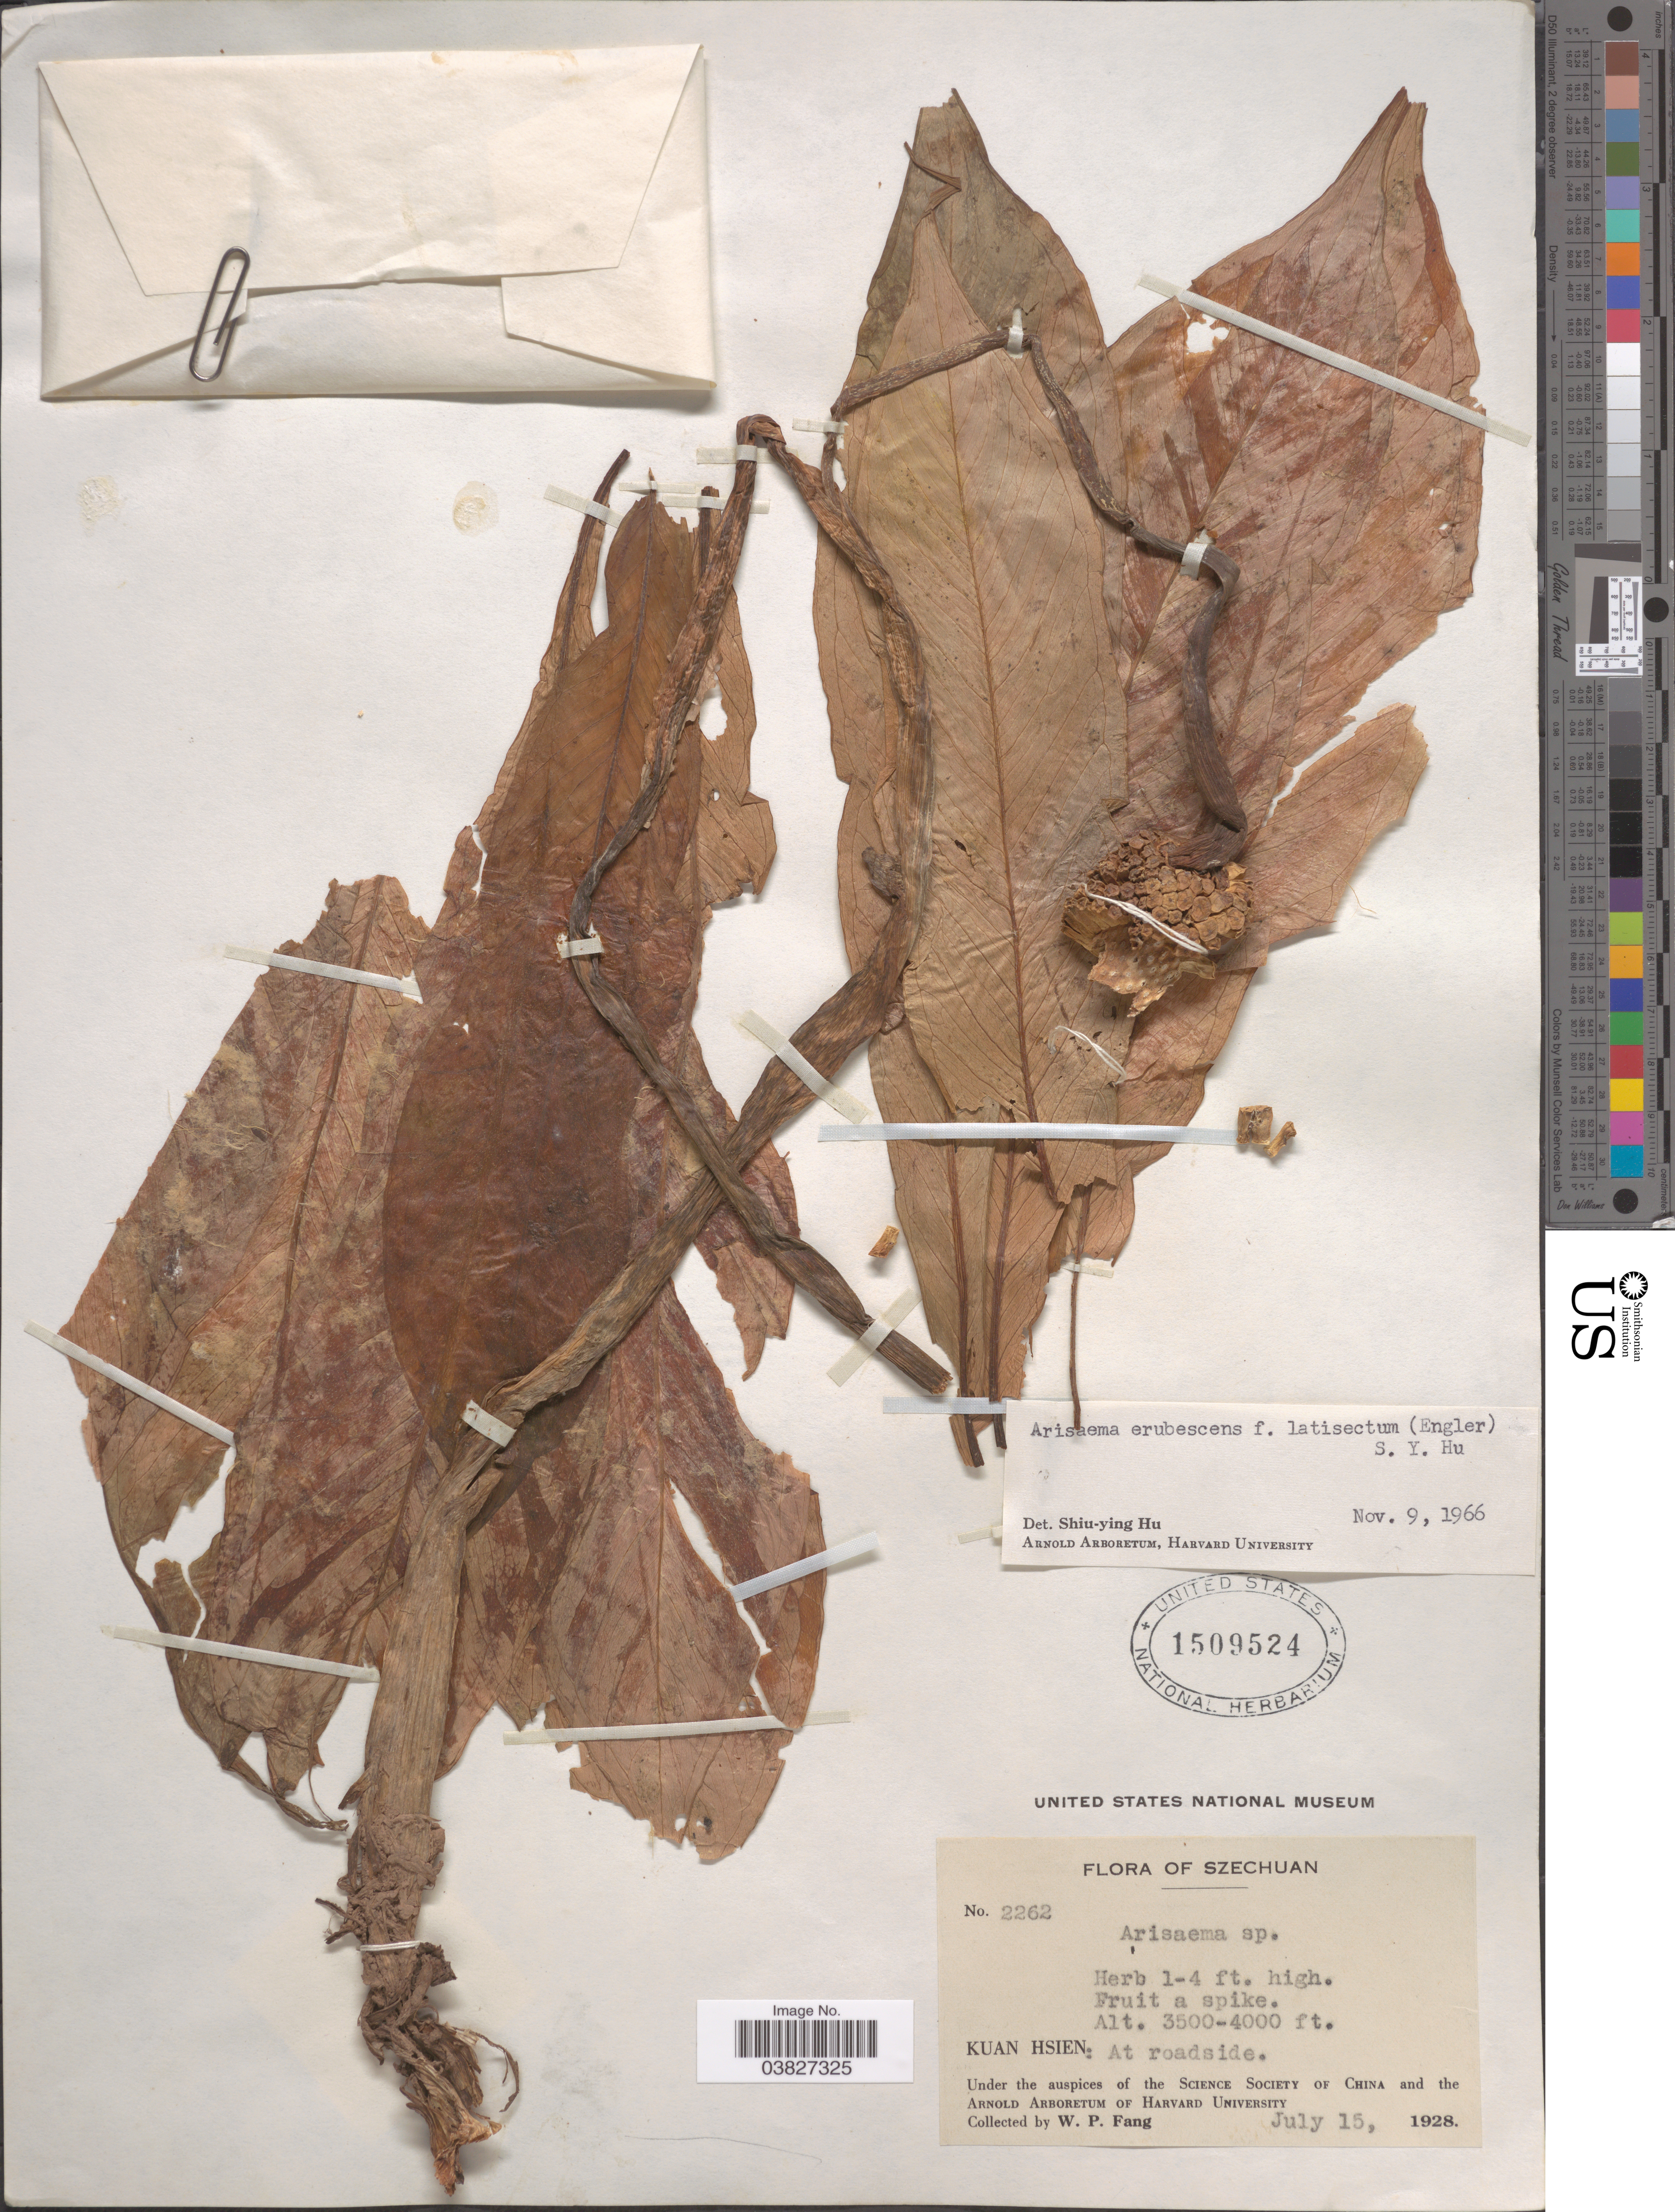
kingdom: Plantae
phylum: Tracheophyta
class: Liliopsida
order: Alismatales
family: Araceae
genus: Arisaema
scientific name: Arisaema erubescens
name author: (Wall.) Schott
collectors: W. P. Fang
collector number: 2262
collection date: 1928-07-15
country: China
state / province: Sichuan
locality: Szechuan. Kuan Hsien: at roadside.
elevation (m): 1067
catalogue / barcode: US 1509524